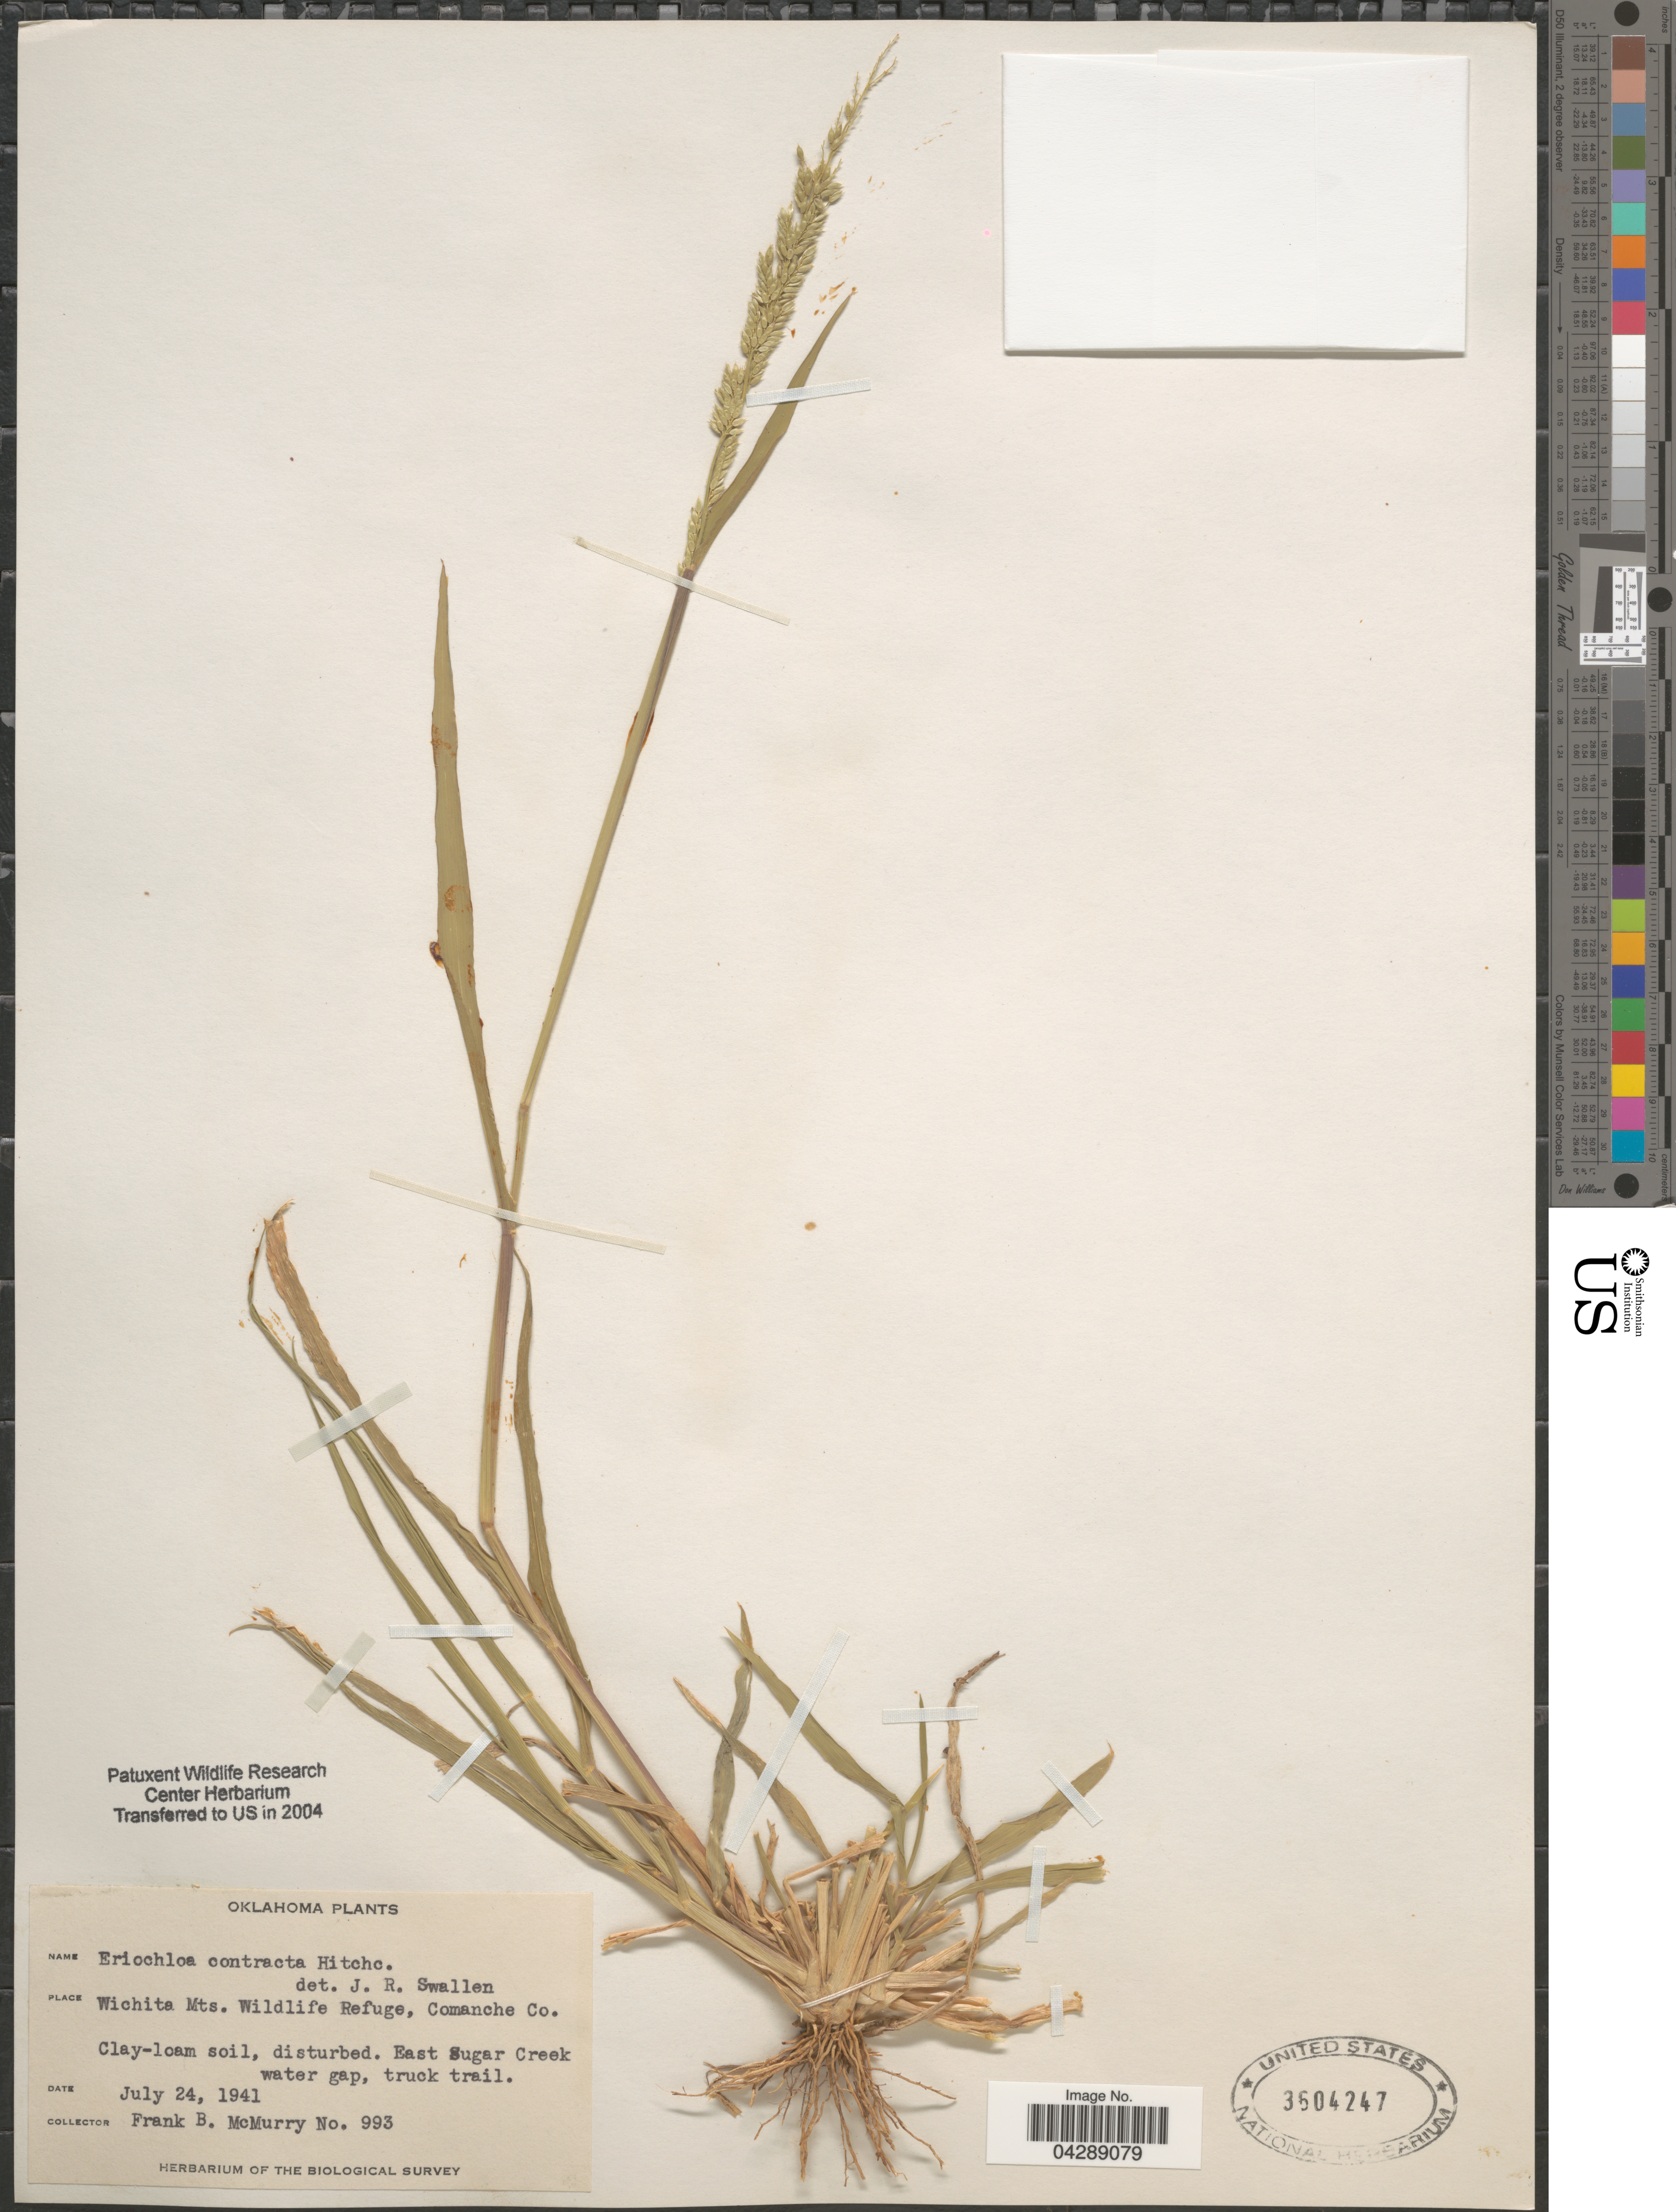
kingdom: Plantae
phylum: Tracheophyta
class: Liliopsida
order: Poales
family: Poaceae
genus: Eriochloa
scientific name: Eriochloa contracta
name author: Hitchc.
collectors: F. B. McMurry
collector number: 993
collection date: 1941-07-24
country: United States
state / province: Oklahoma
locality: Wichita Mts. Wildlife Refuge, Comanche Co. East Sugar Creek water gap, truck trail. The Biological Survey.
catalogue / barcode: US 3604247